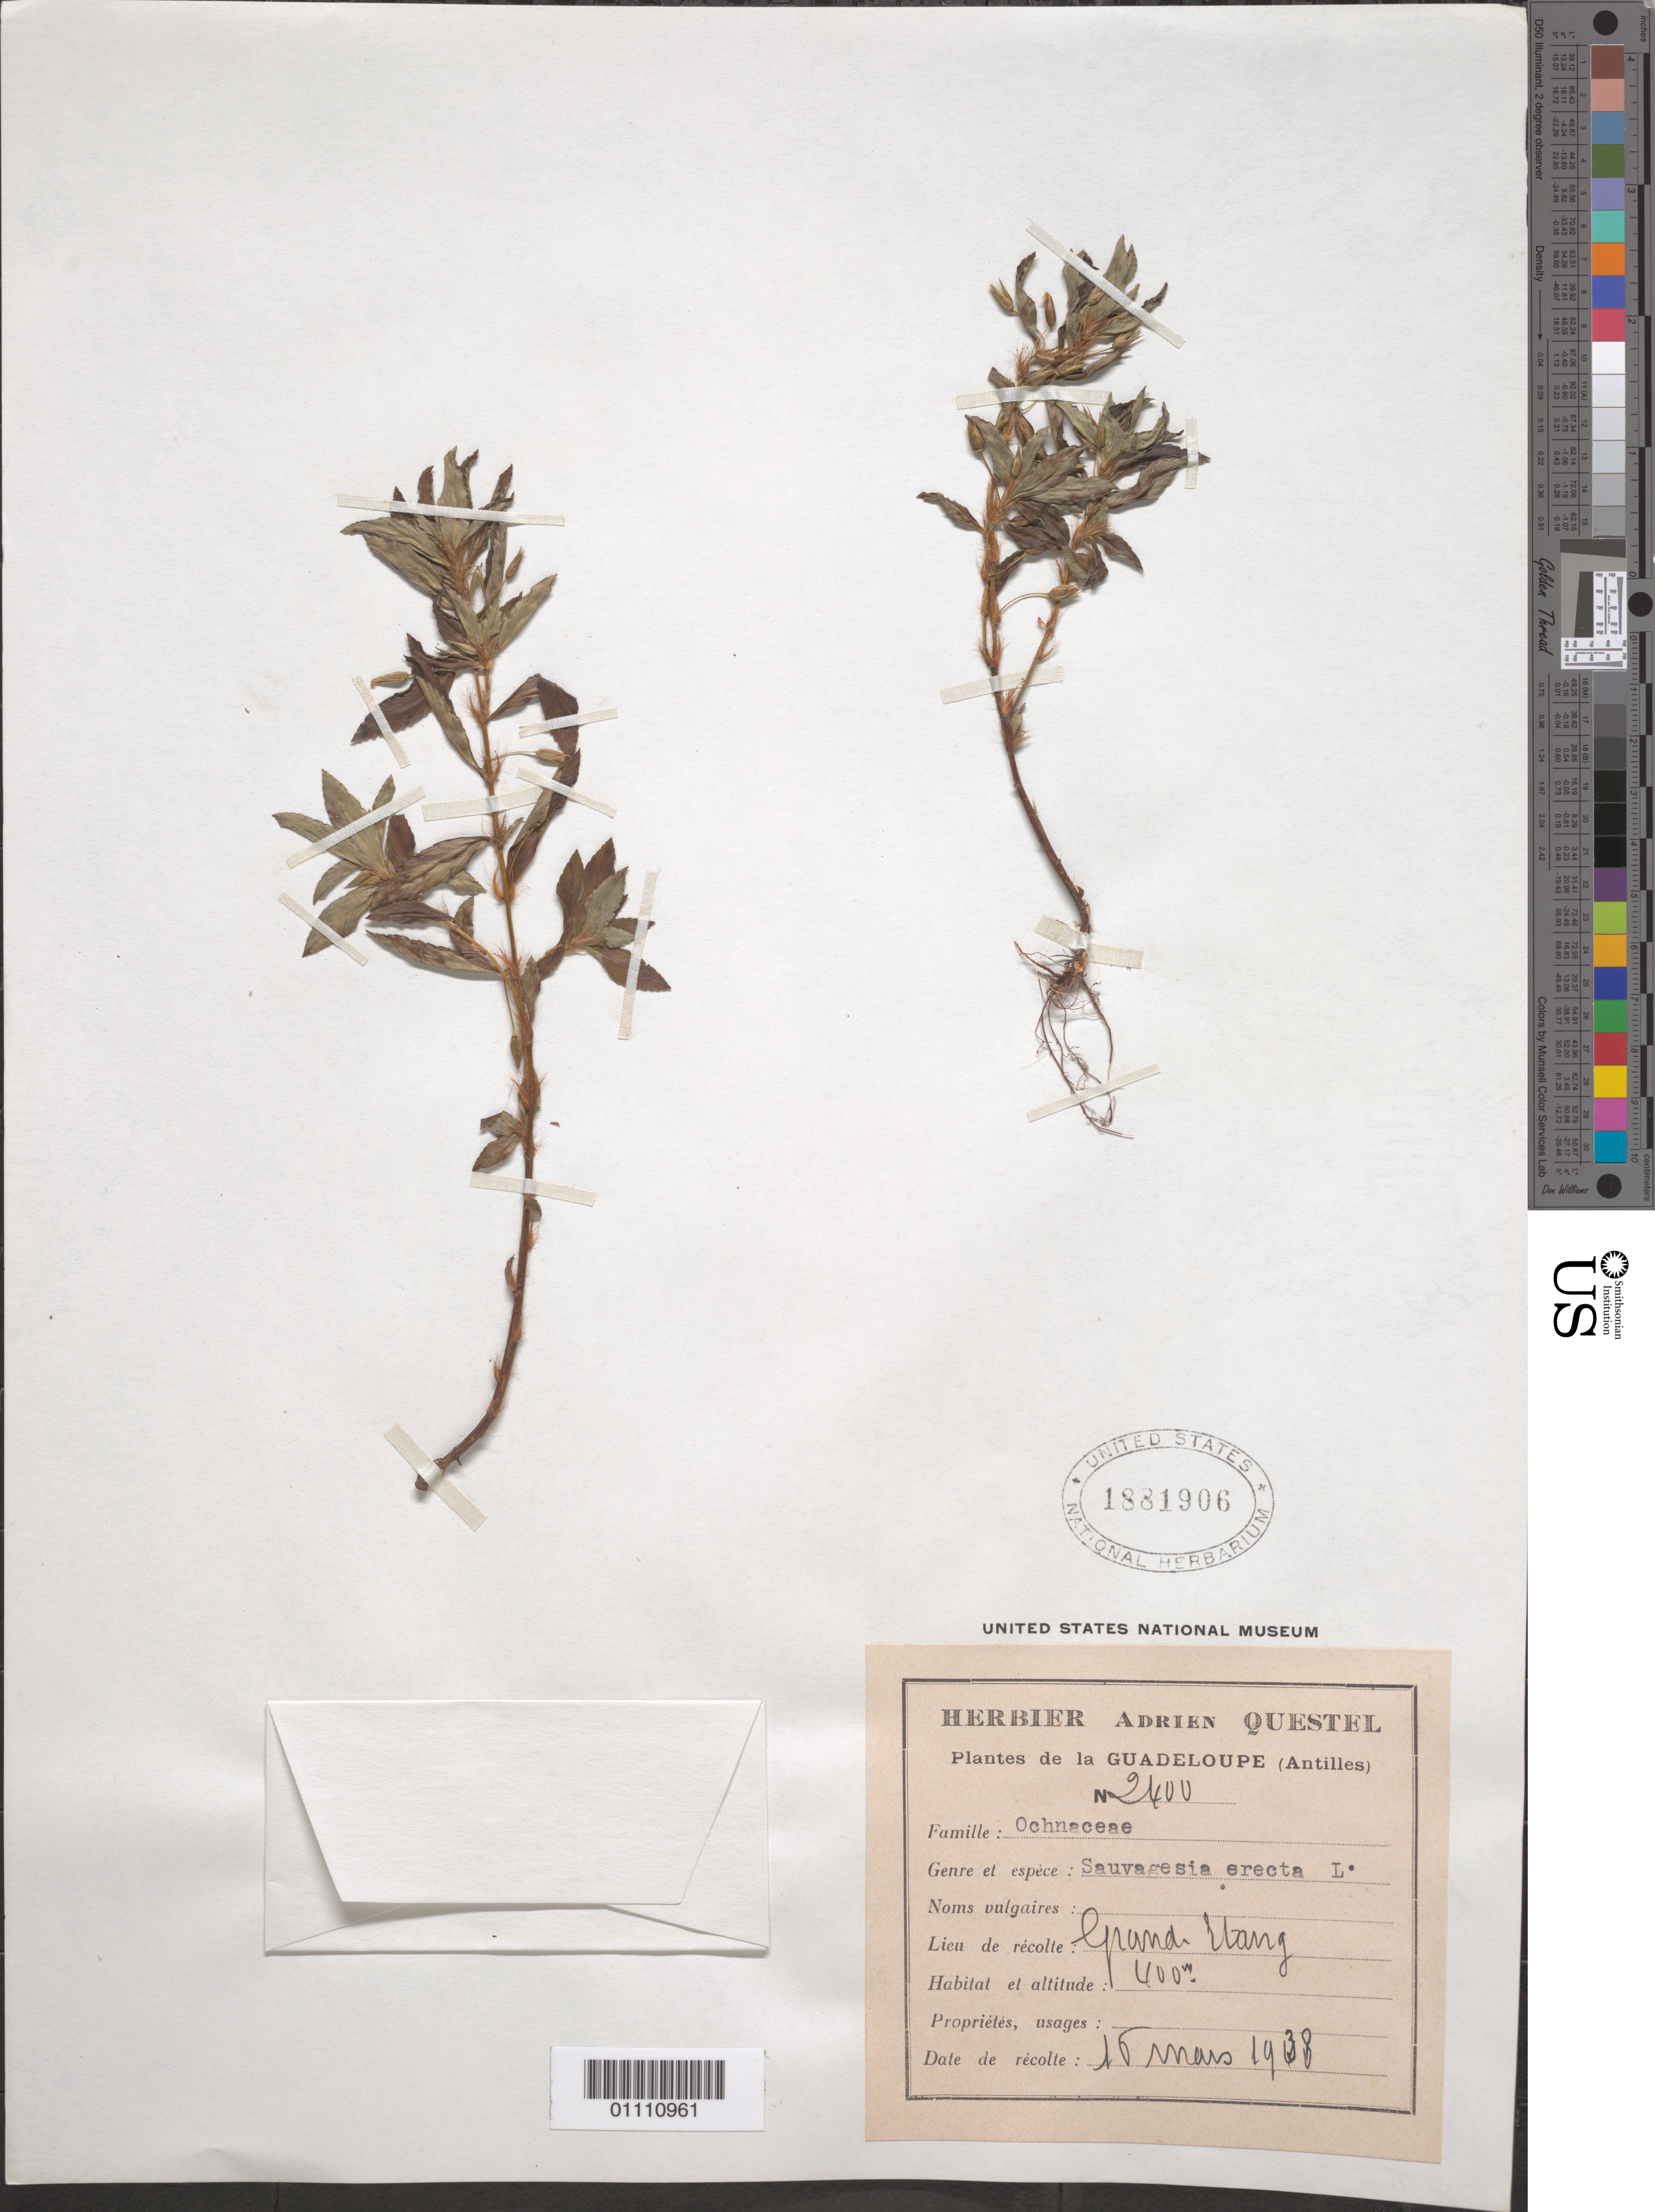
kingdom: Plantae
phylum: Tracheophyta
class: Magnoliopsida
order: Malpighiales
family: Ochnaceae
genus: Sauvagesia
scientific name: Sauvagesia erecta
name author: L.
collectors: A. Questel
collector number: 2400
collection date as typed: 16 Mar 1938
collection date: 1938-03-16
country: Guadeloupe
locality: Grand Etang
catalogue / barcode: US 1881906